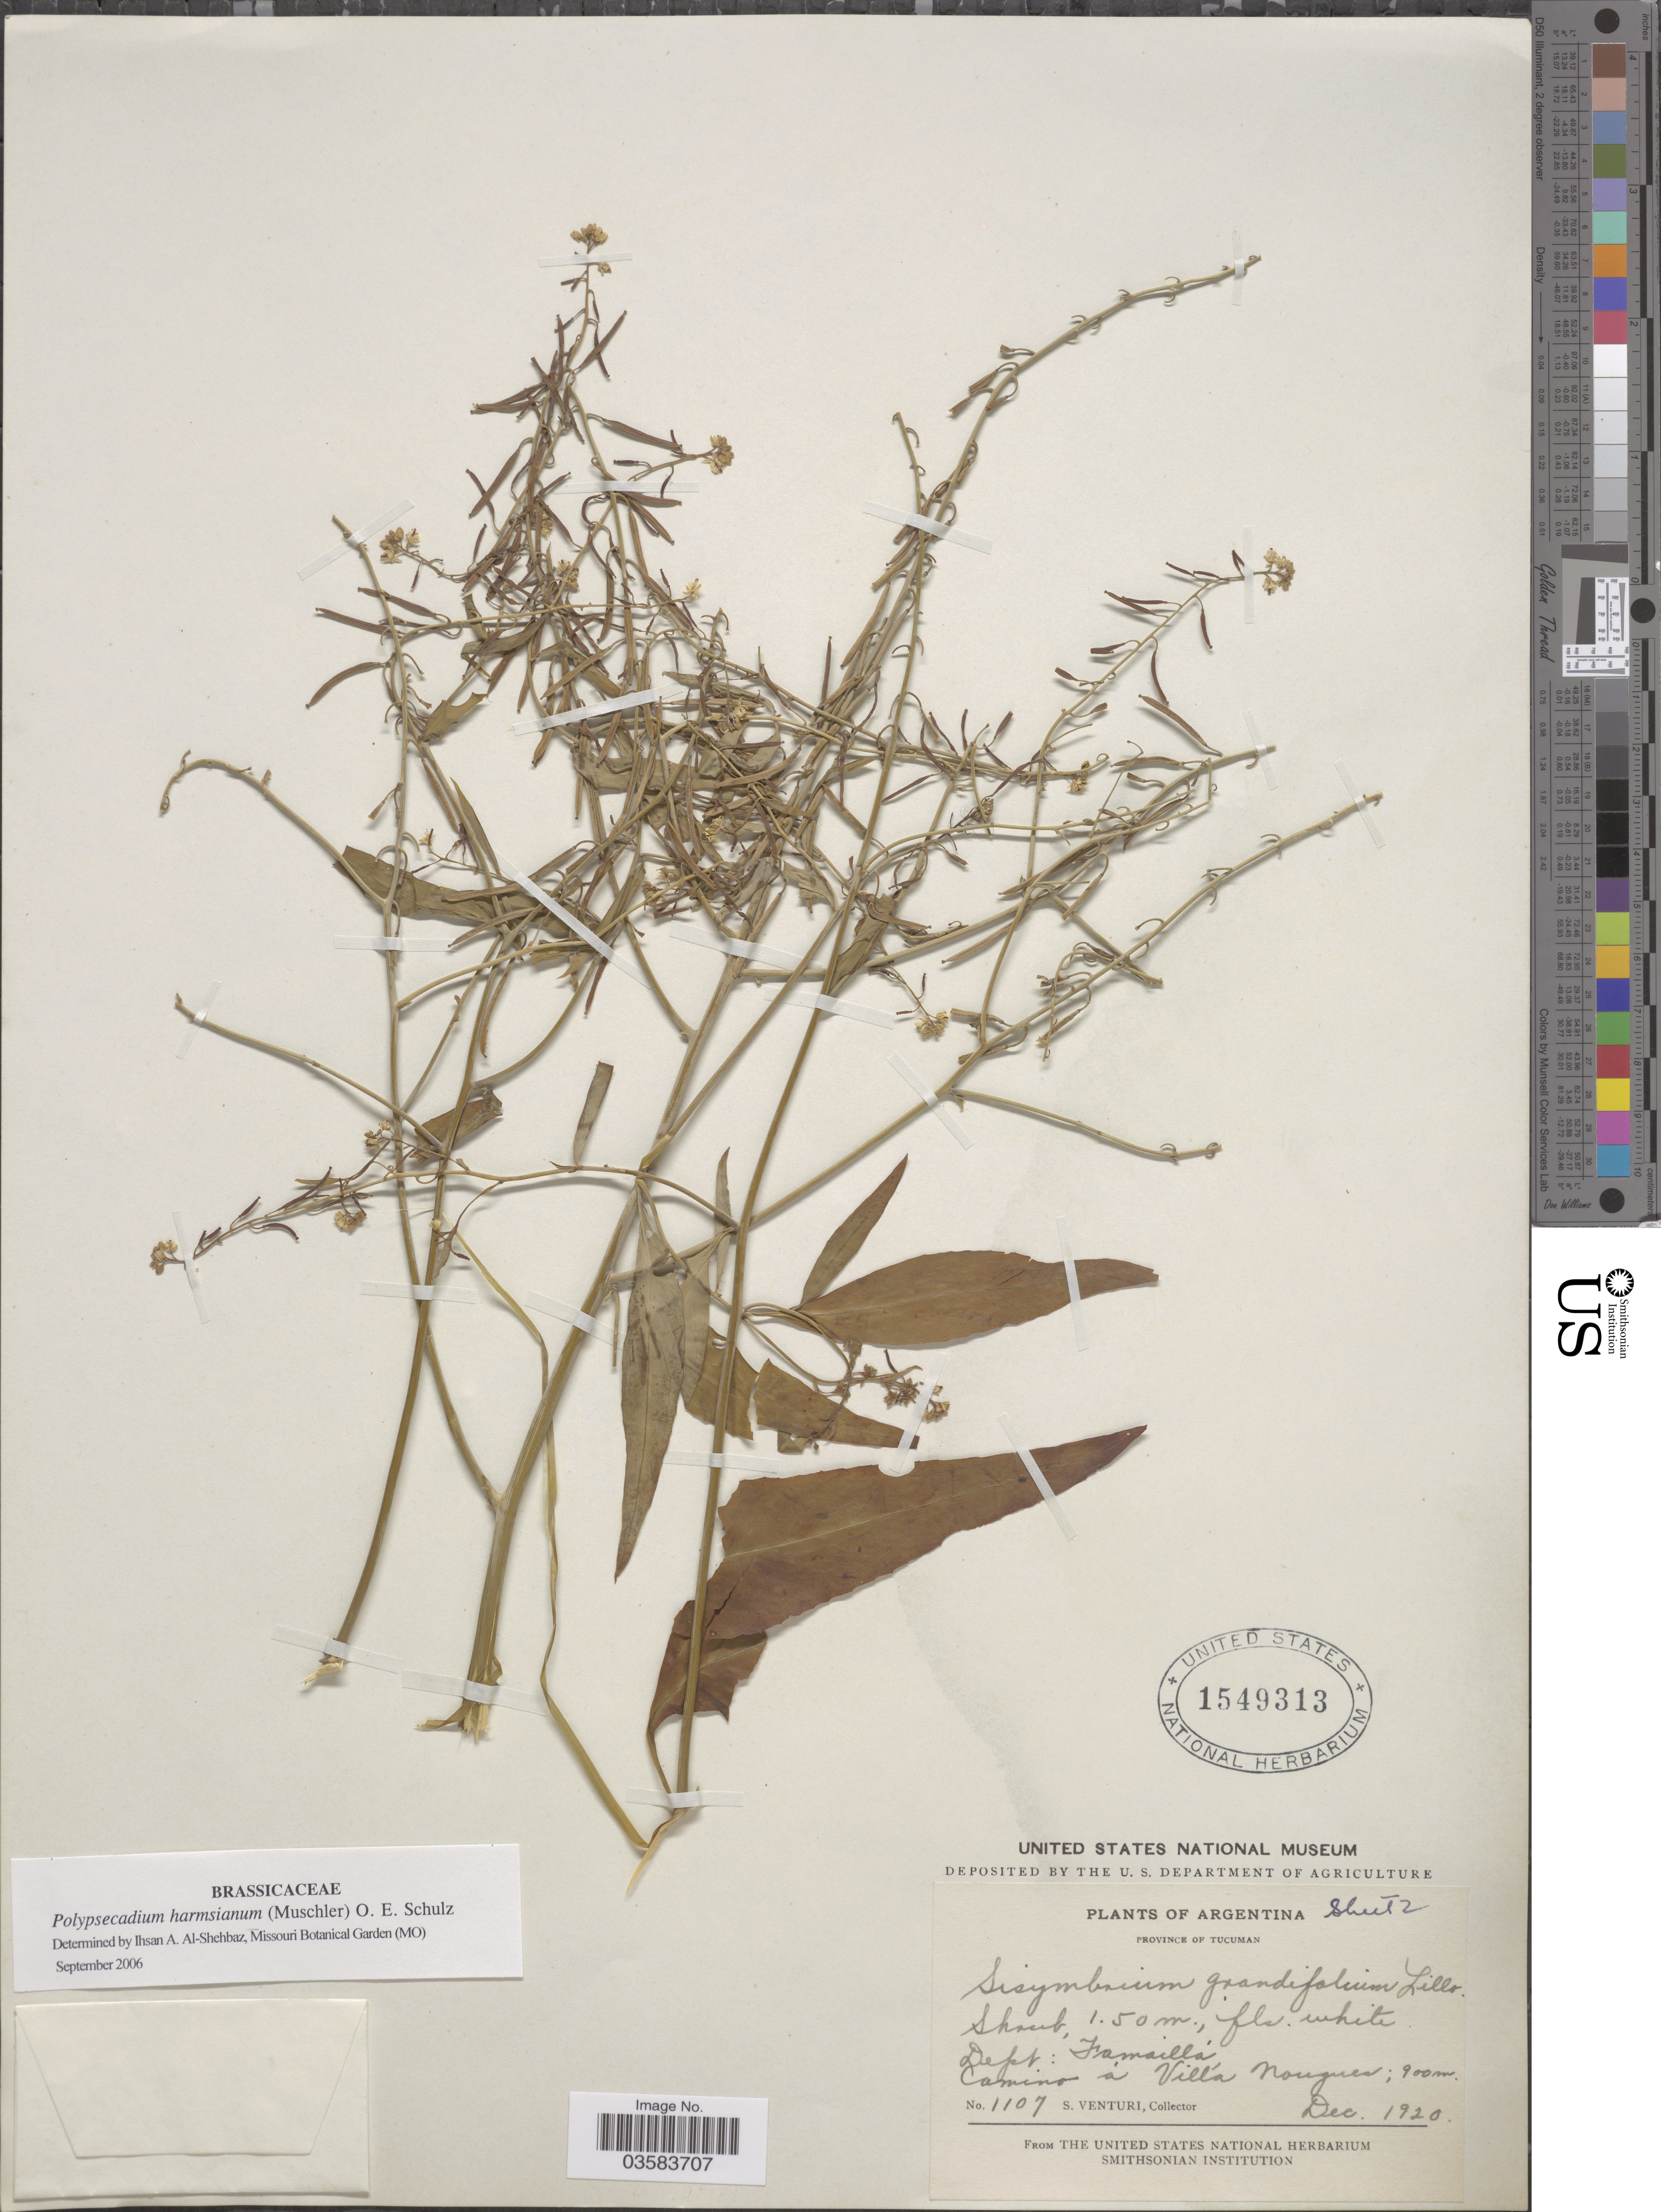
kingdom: Plantae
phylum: Tracheophyta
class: Magnoliopsida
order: Brassicales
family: Brassicaceae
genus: Polypsecadium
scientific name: Polypsecadium harmsianum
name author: (Muschl.) O.E. Schulz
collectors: S. Venturi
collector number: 1107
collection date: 1920-12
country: Argentina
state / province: Tucuman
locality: Dept.: Famaillá. Camino á Villá Nougues.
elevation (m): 900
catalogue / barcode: US 1549313